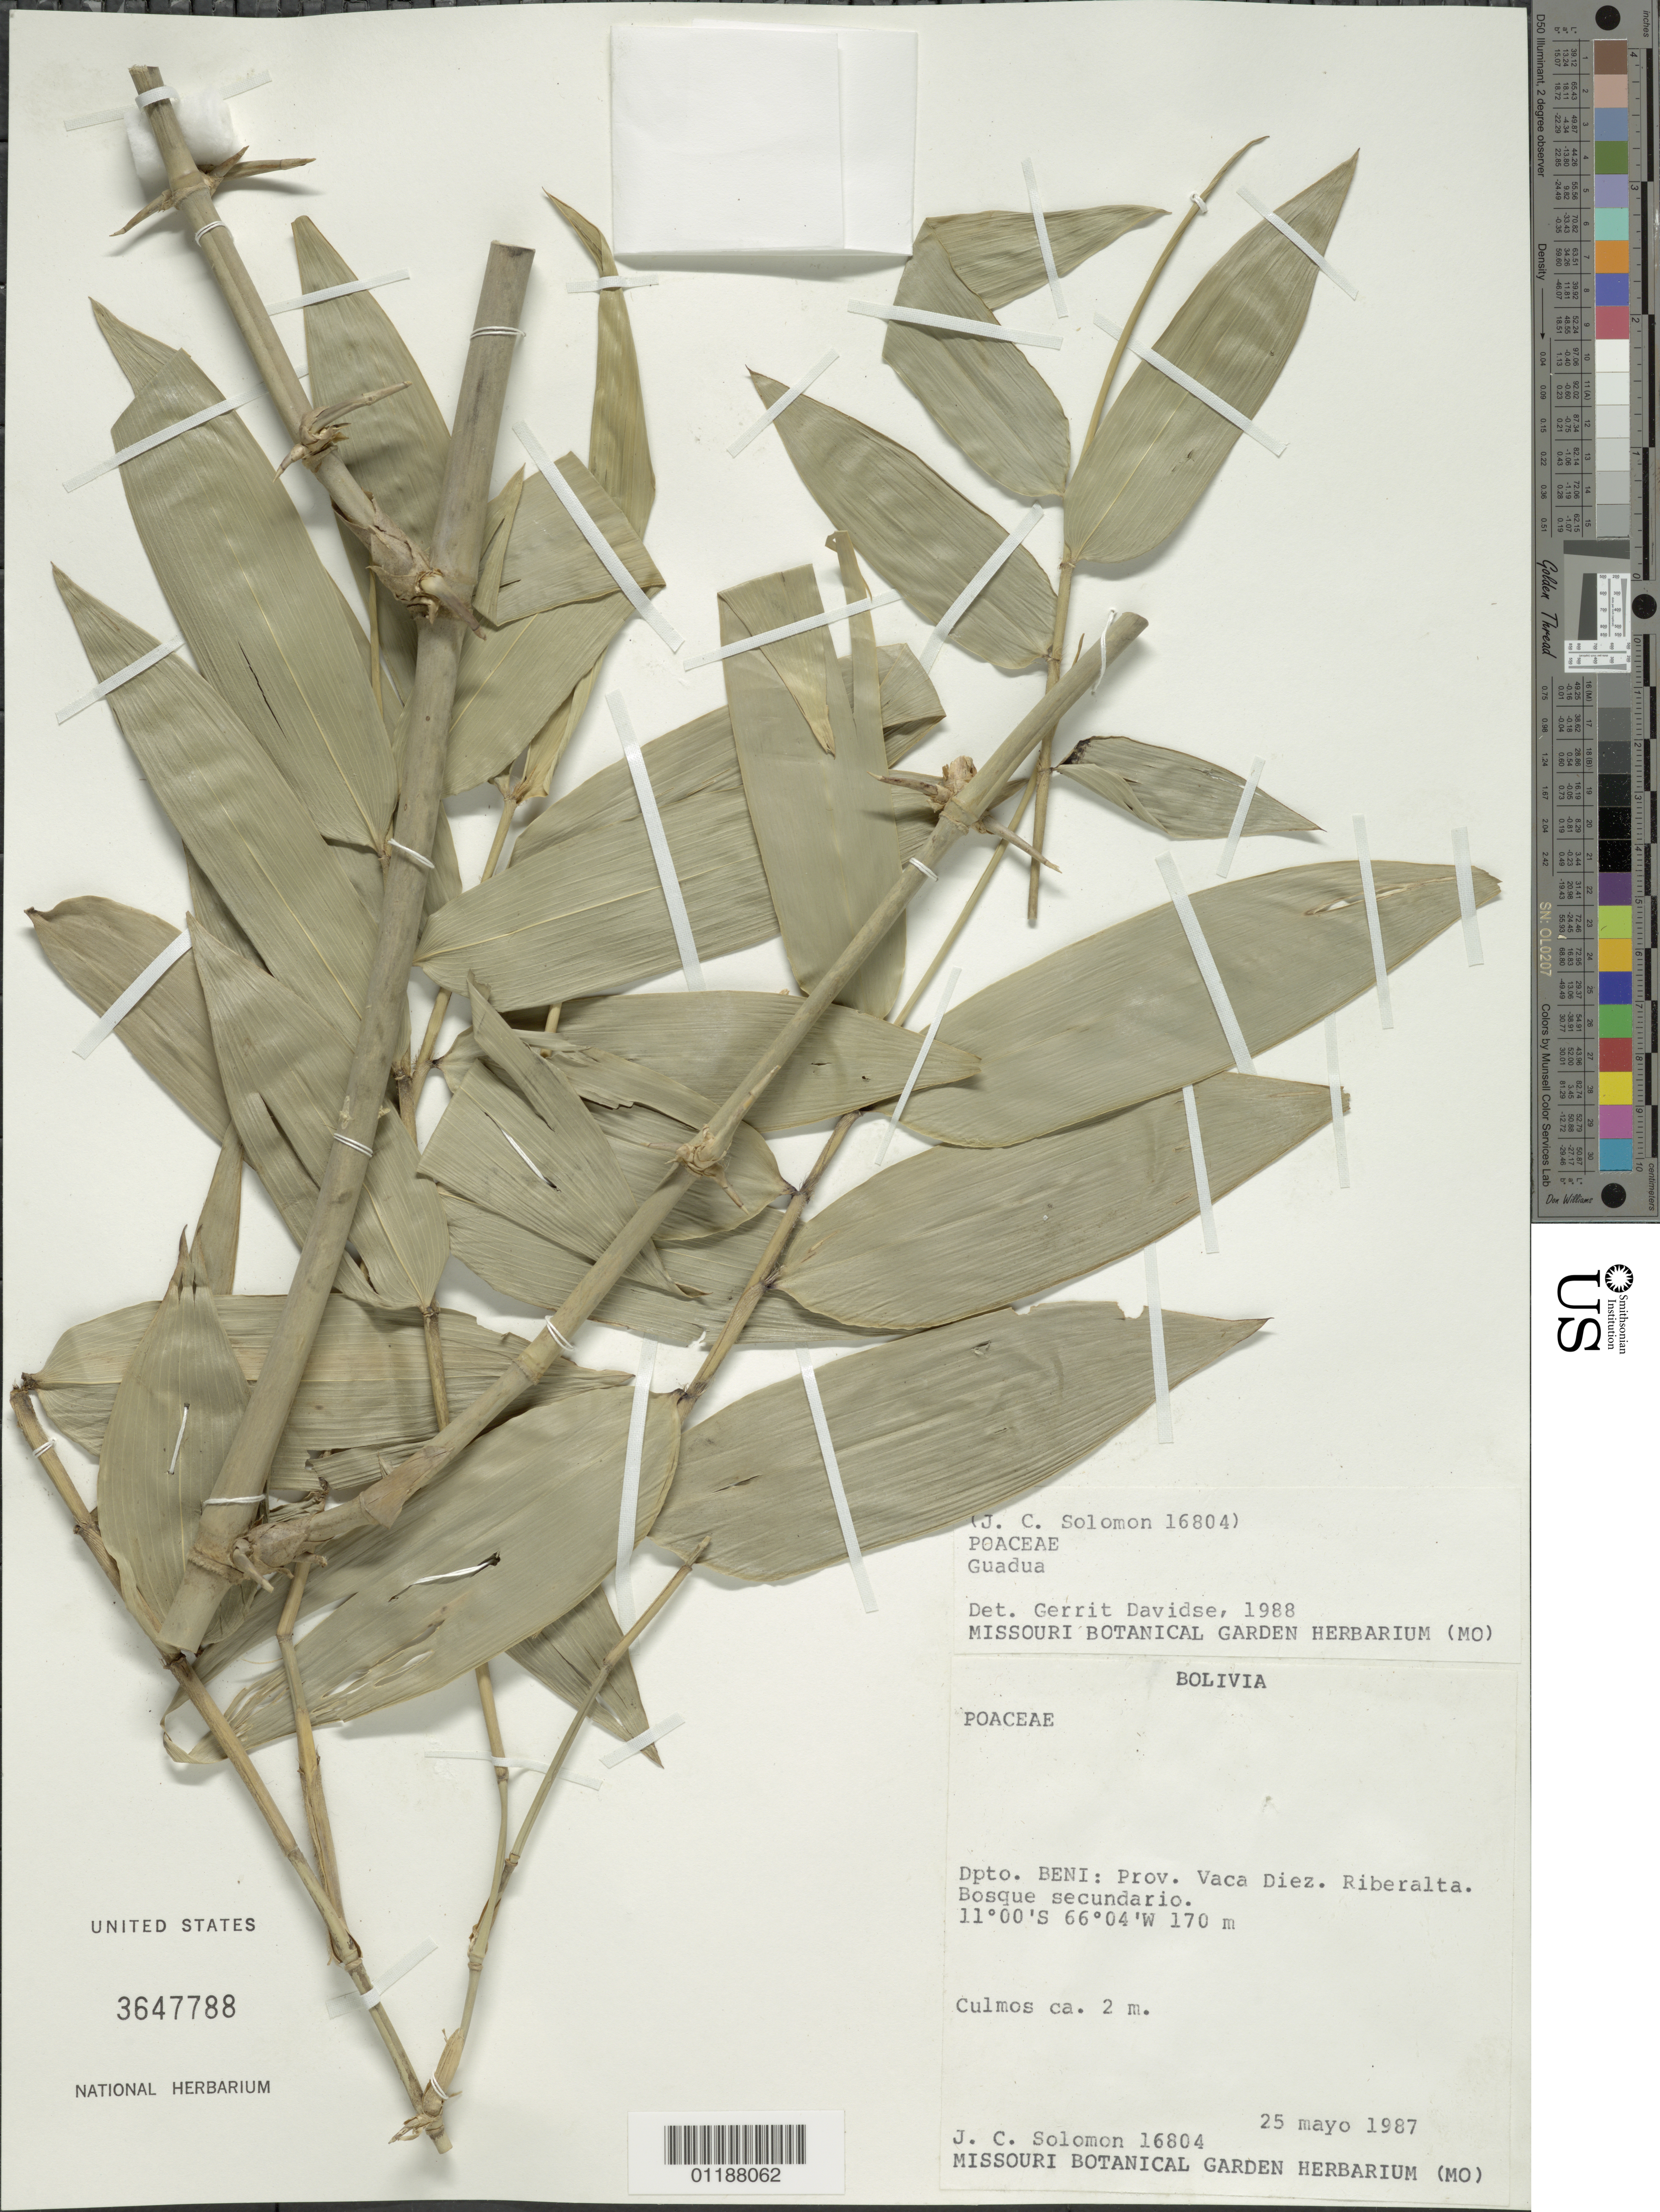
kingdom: Plantae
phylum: Tracheophyta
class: Liliopsida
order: Poales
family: Poaceae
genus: Guadua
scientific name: Guadua weberbaueri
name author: Pilg.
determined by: McMurchie, Elizabeth, (UNITED STATES)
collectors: J. C. Solomon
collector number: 16804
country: Bolivia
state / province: Beni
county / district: Vaca Diez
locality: Riberalta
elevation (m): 170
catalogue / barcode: US 3647788